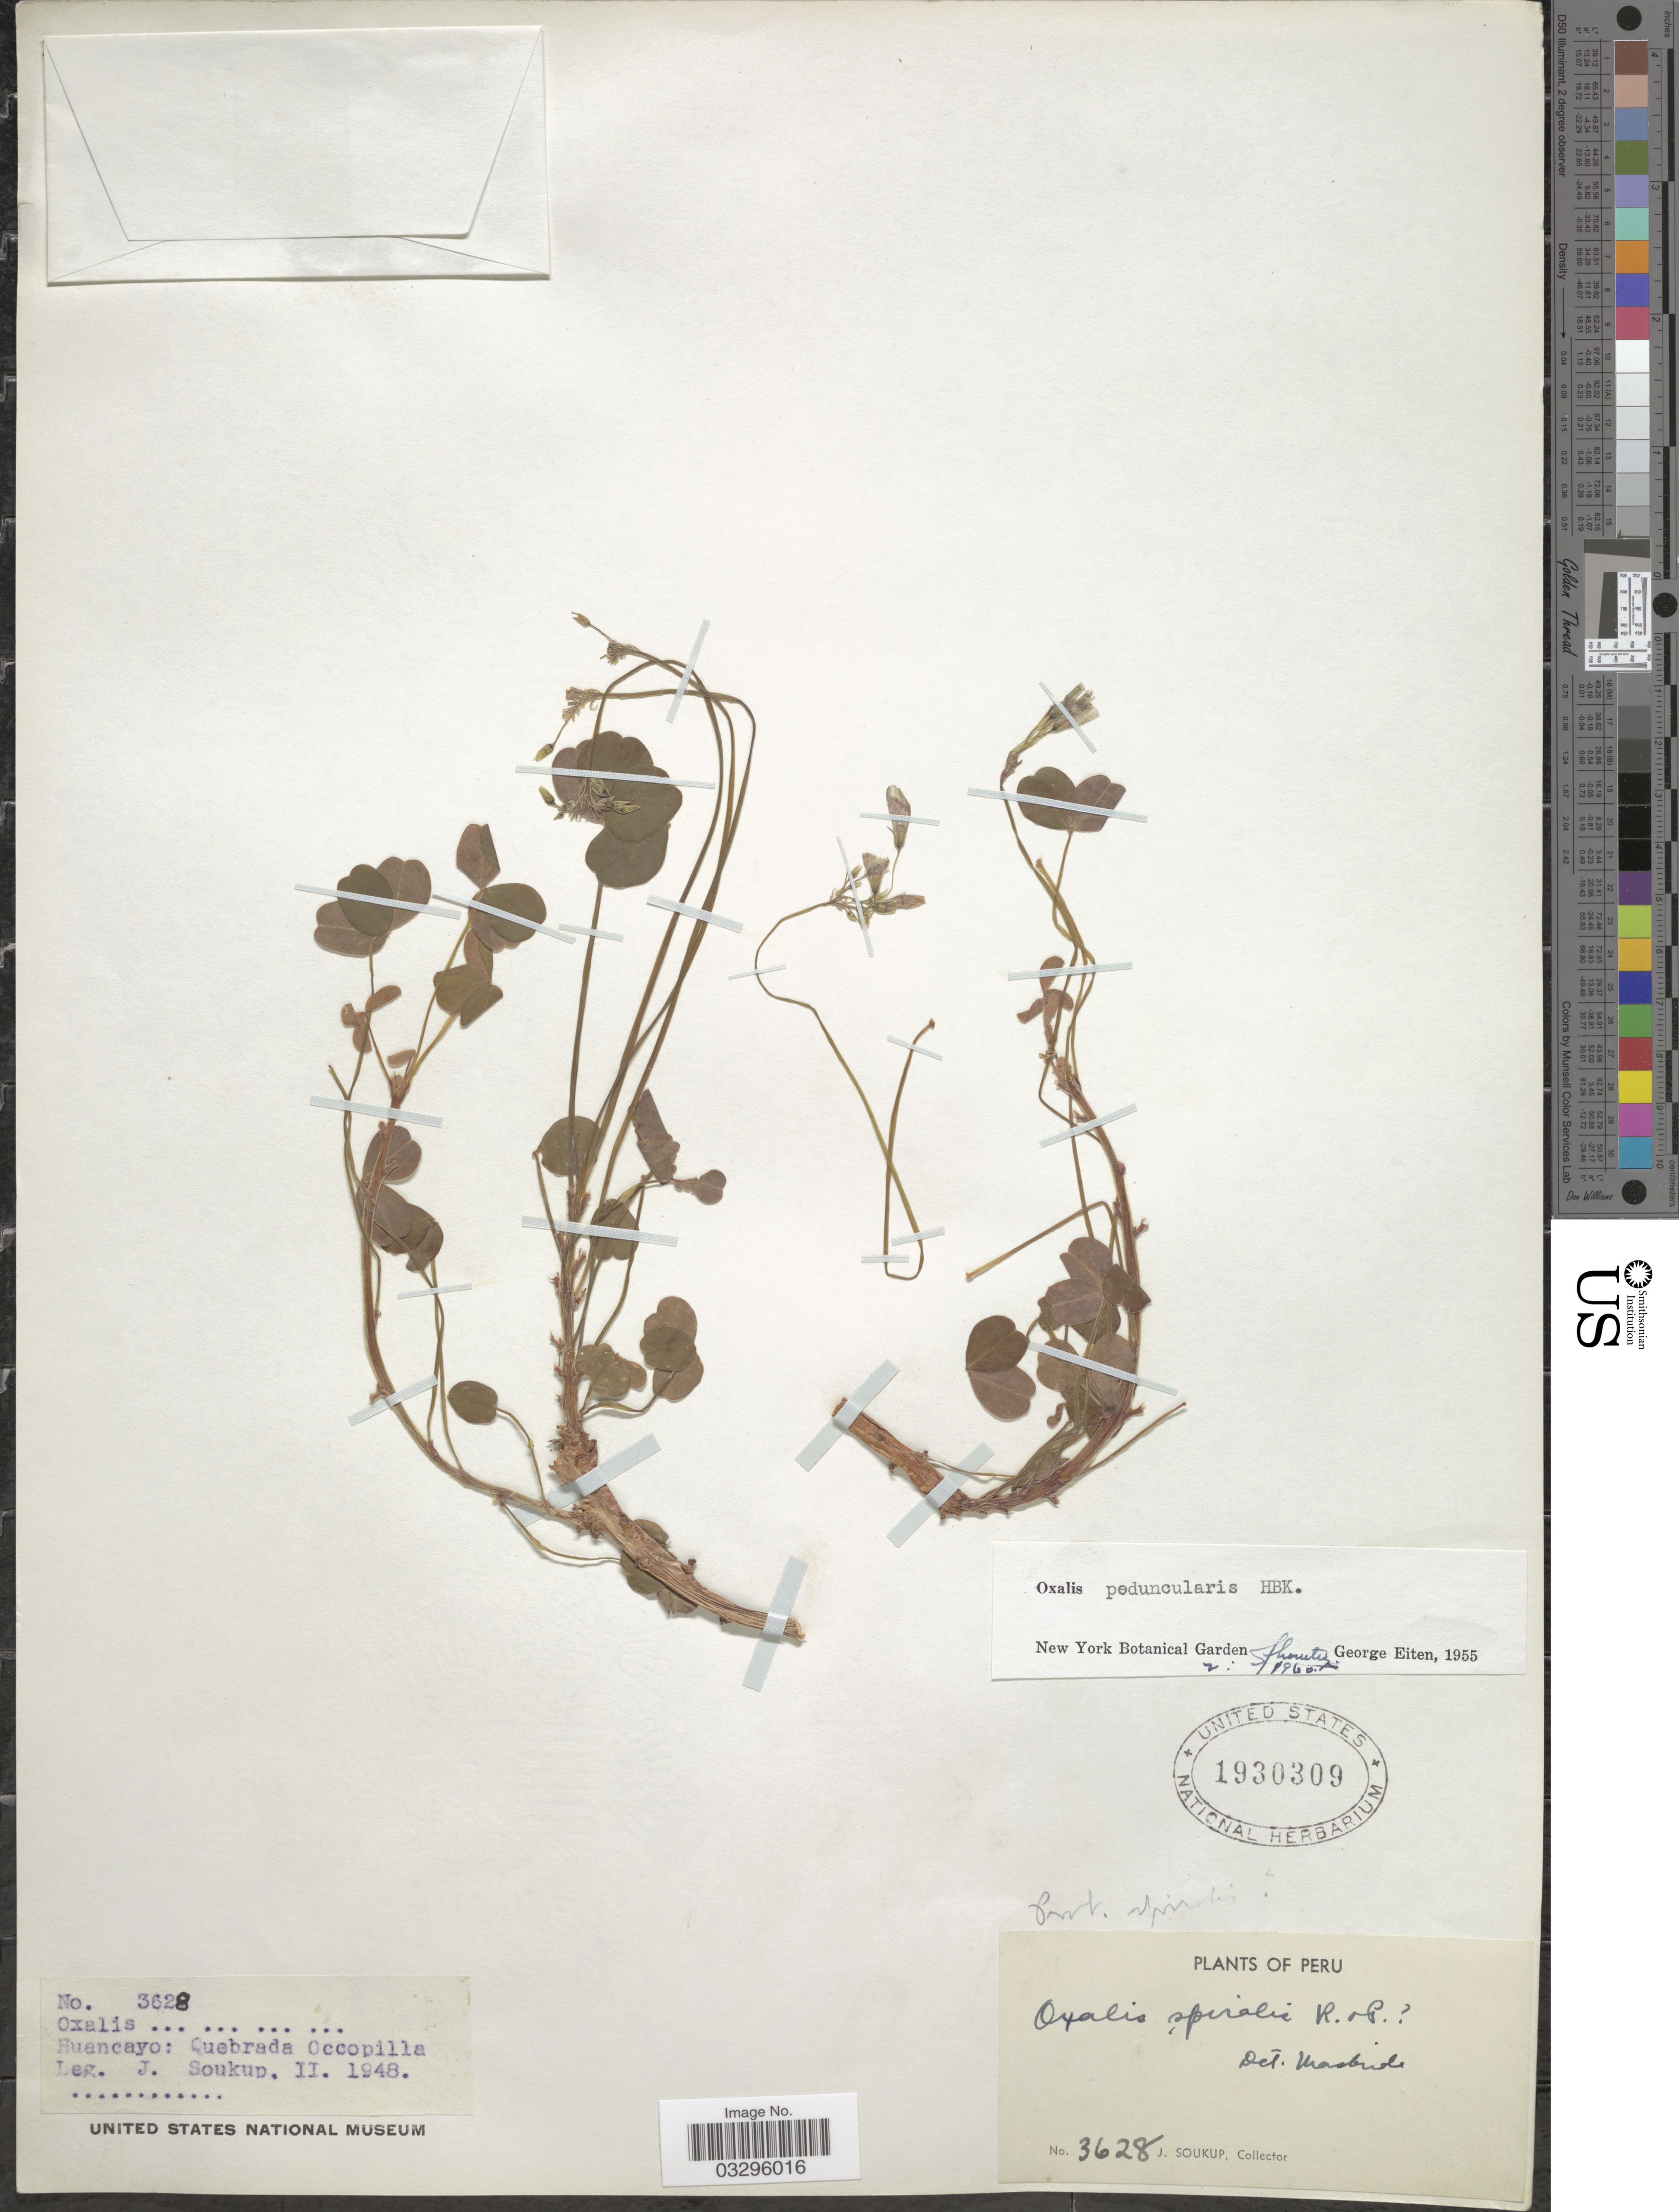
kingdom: Plantae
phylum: Tracheophyta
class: Magnoliopsida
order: Oxalidales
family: Oxalidaceae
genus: Oxalis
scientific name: Oxalis peduncularis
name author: Kunth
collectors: J. Soukup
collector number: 3628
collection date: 1948-02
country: Peru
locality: Huancayo: Quebrada Occopilla.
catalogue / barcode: US 1930309